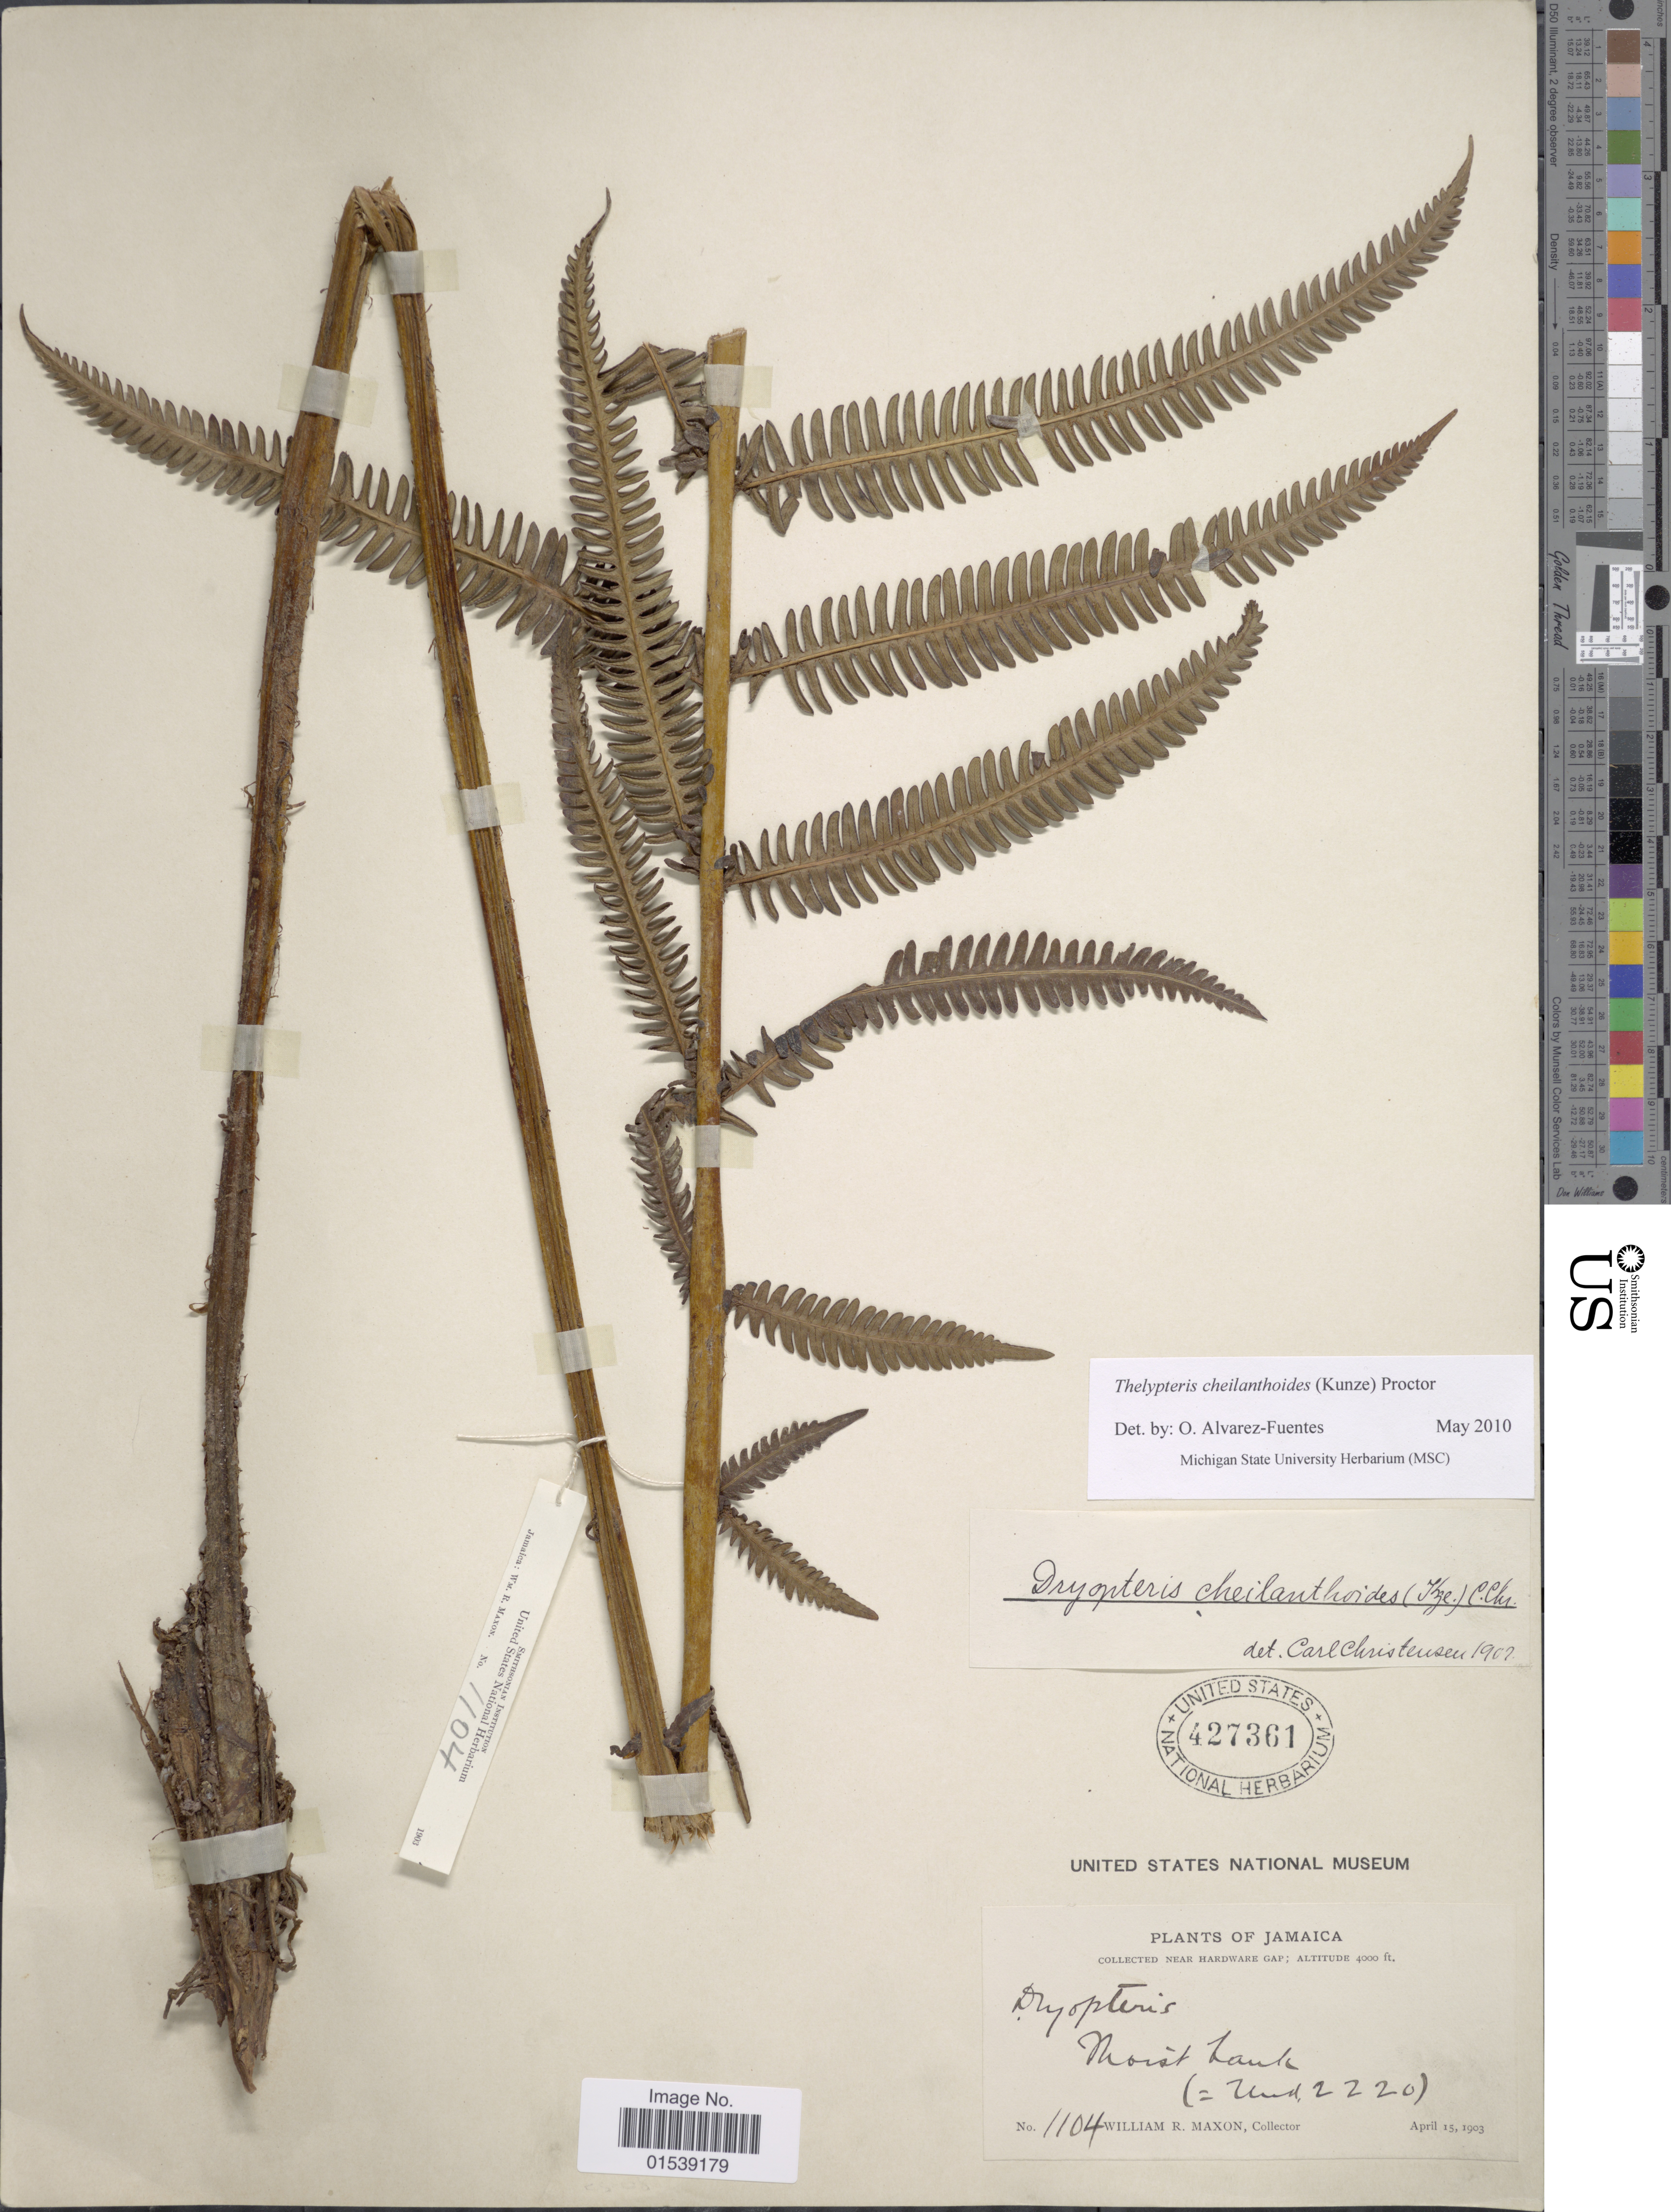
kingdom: Plantae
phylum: Tracheophyta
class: Polypodiopsida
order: Polypodiales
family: Thelypteridaceae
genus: Amauropelta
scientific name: Amauropelta cheilanthoides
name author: (Kunze) Á. Löve & D. Löve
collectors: W. R. Maxon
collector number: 1104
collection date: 1903-04-15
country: Jamaica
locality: Near Hardware Gap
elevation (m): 1219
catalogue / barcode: US 427361